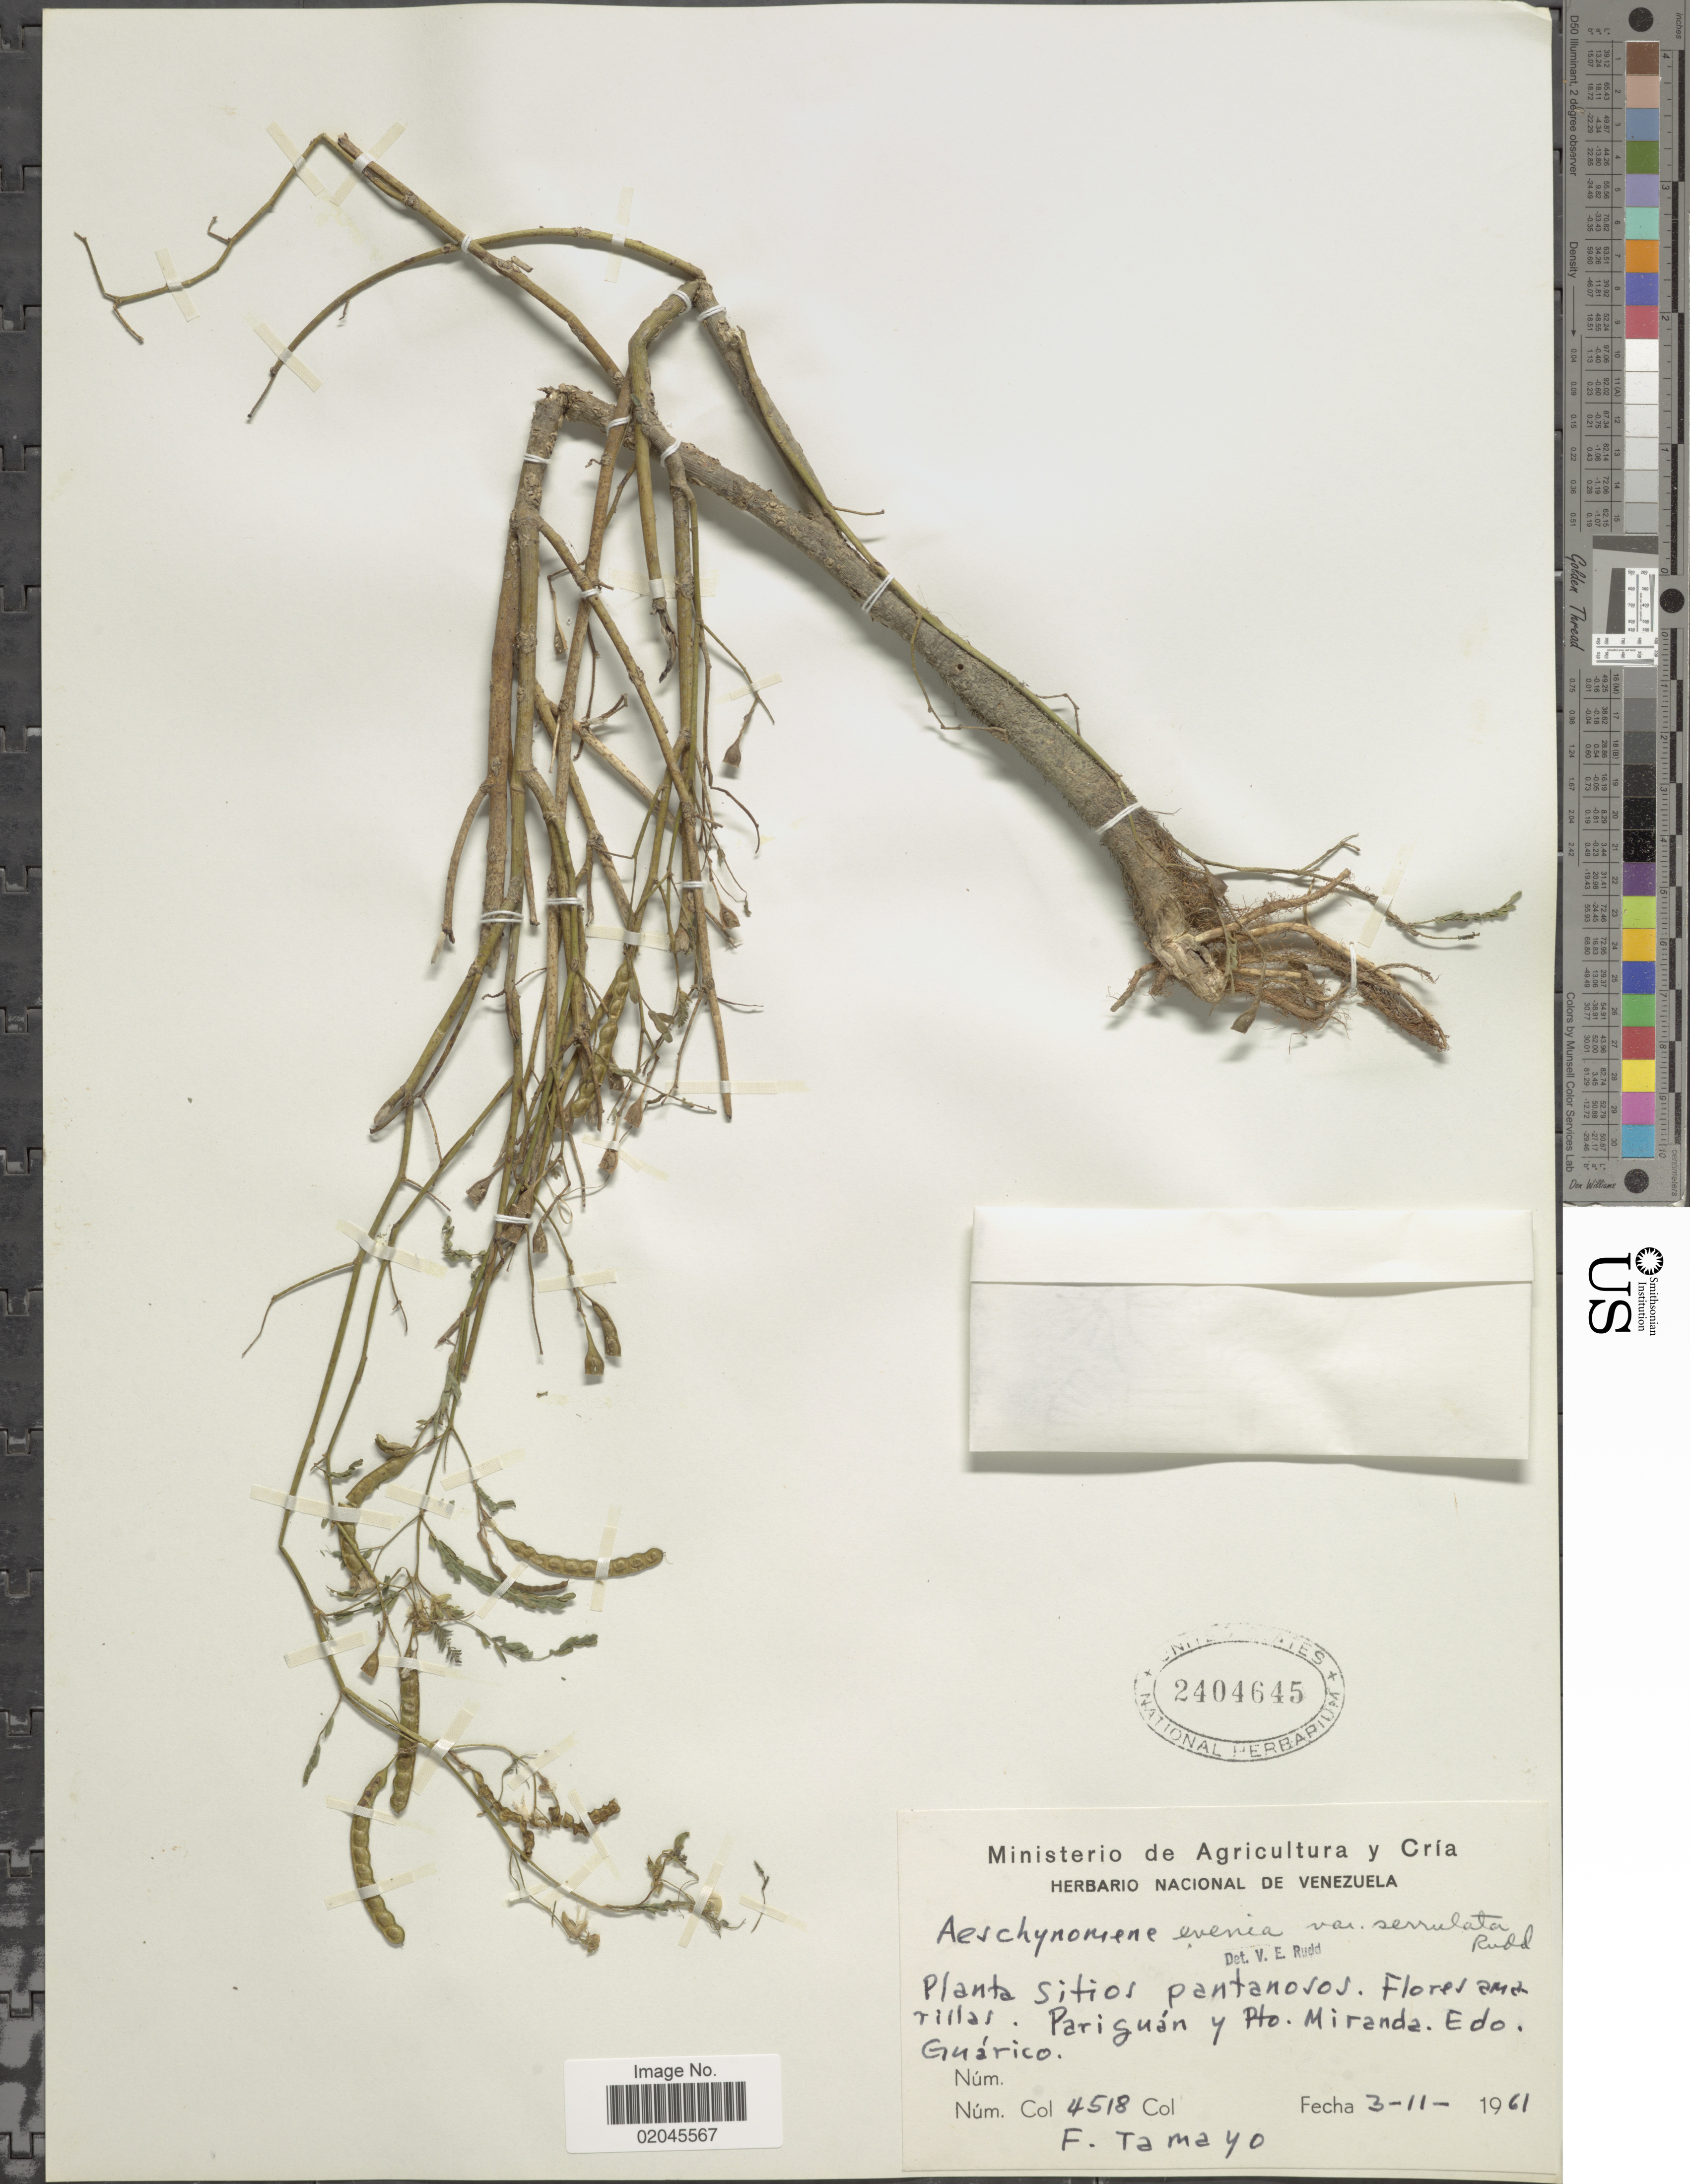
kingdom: Plantae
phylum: Tracheophyta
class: Magnoliopsida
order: Fabales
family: Fabaceae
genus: Aeschynomene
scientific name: Aeschynomene evenia var. serrulata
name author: Rudd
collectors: F. Tamayo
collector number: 4518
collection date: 1961-11-03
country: Venezuela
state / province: Guárico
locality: Planta Sitios pantanosos, Pariguan y Pto. Miranda.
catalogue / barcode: US 2404645